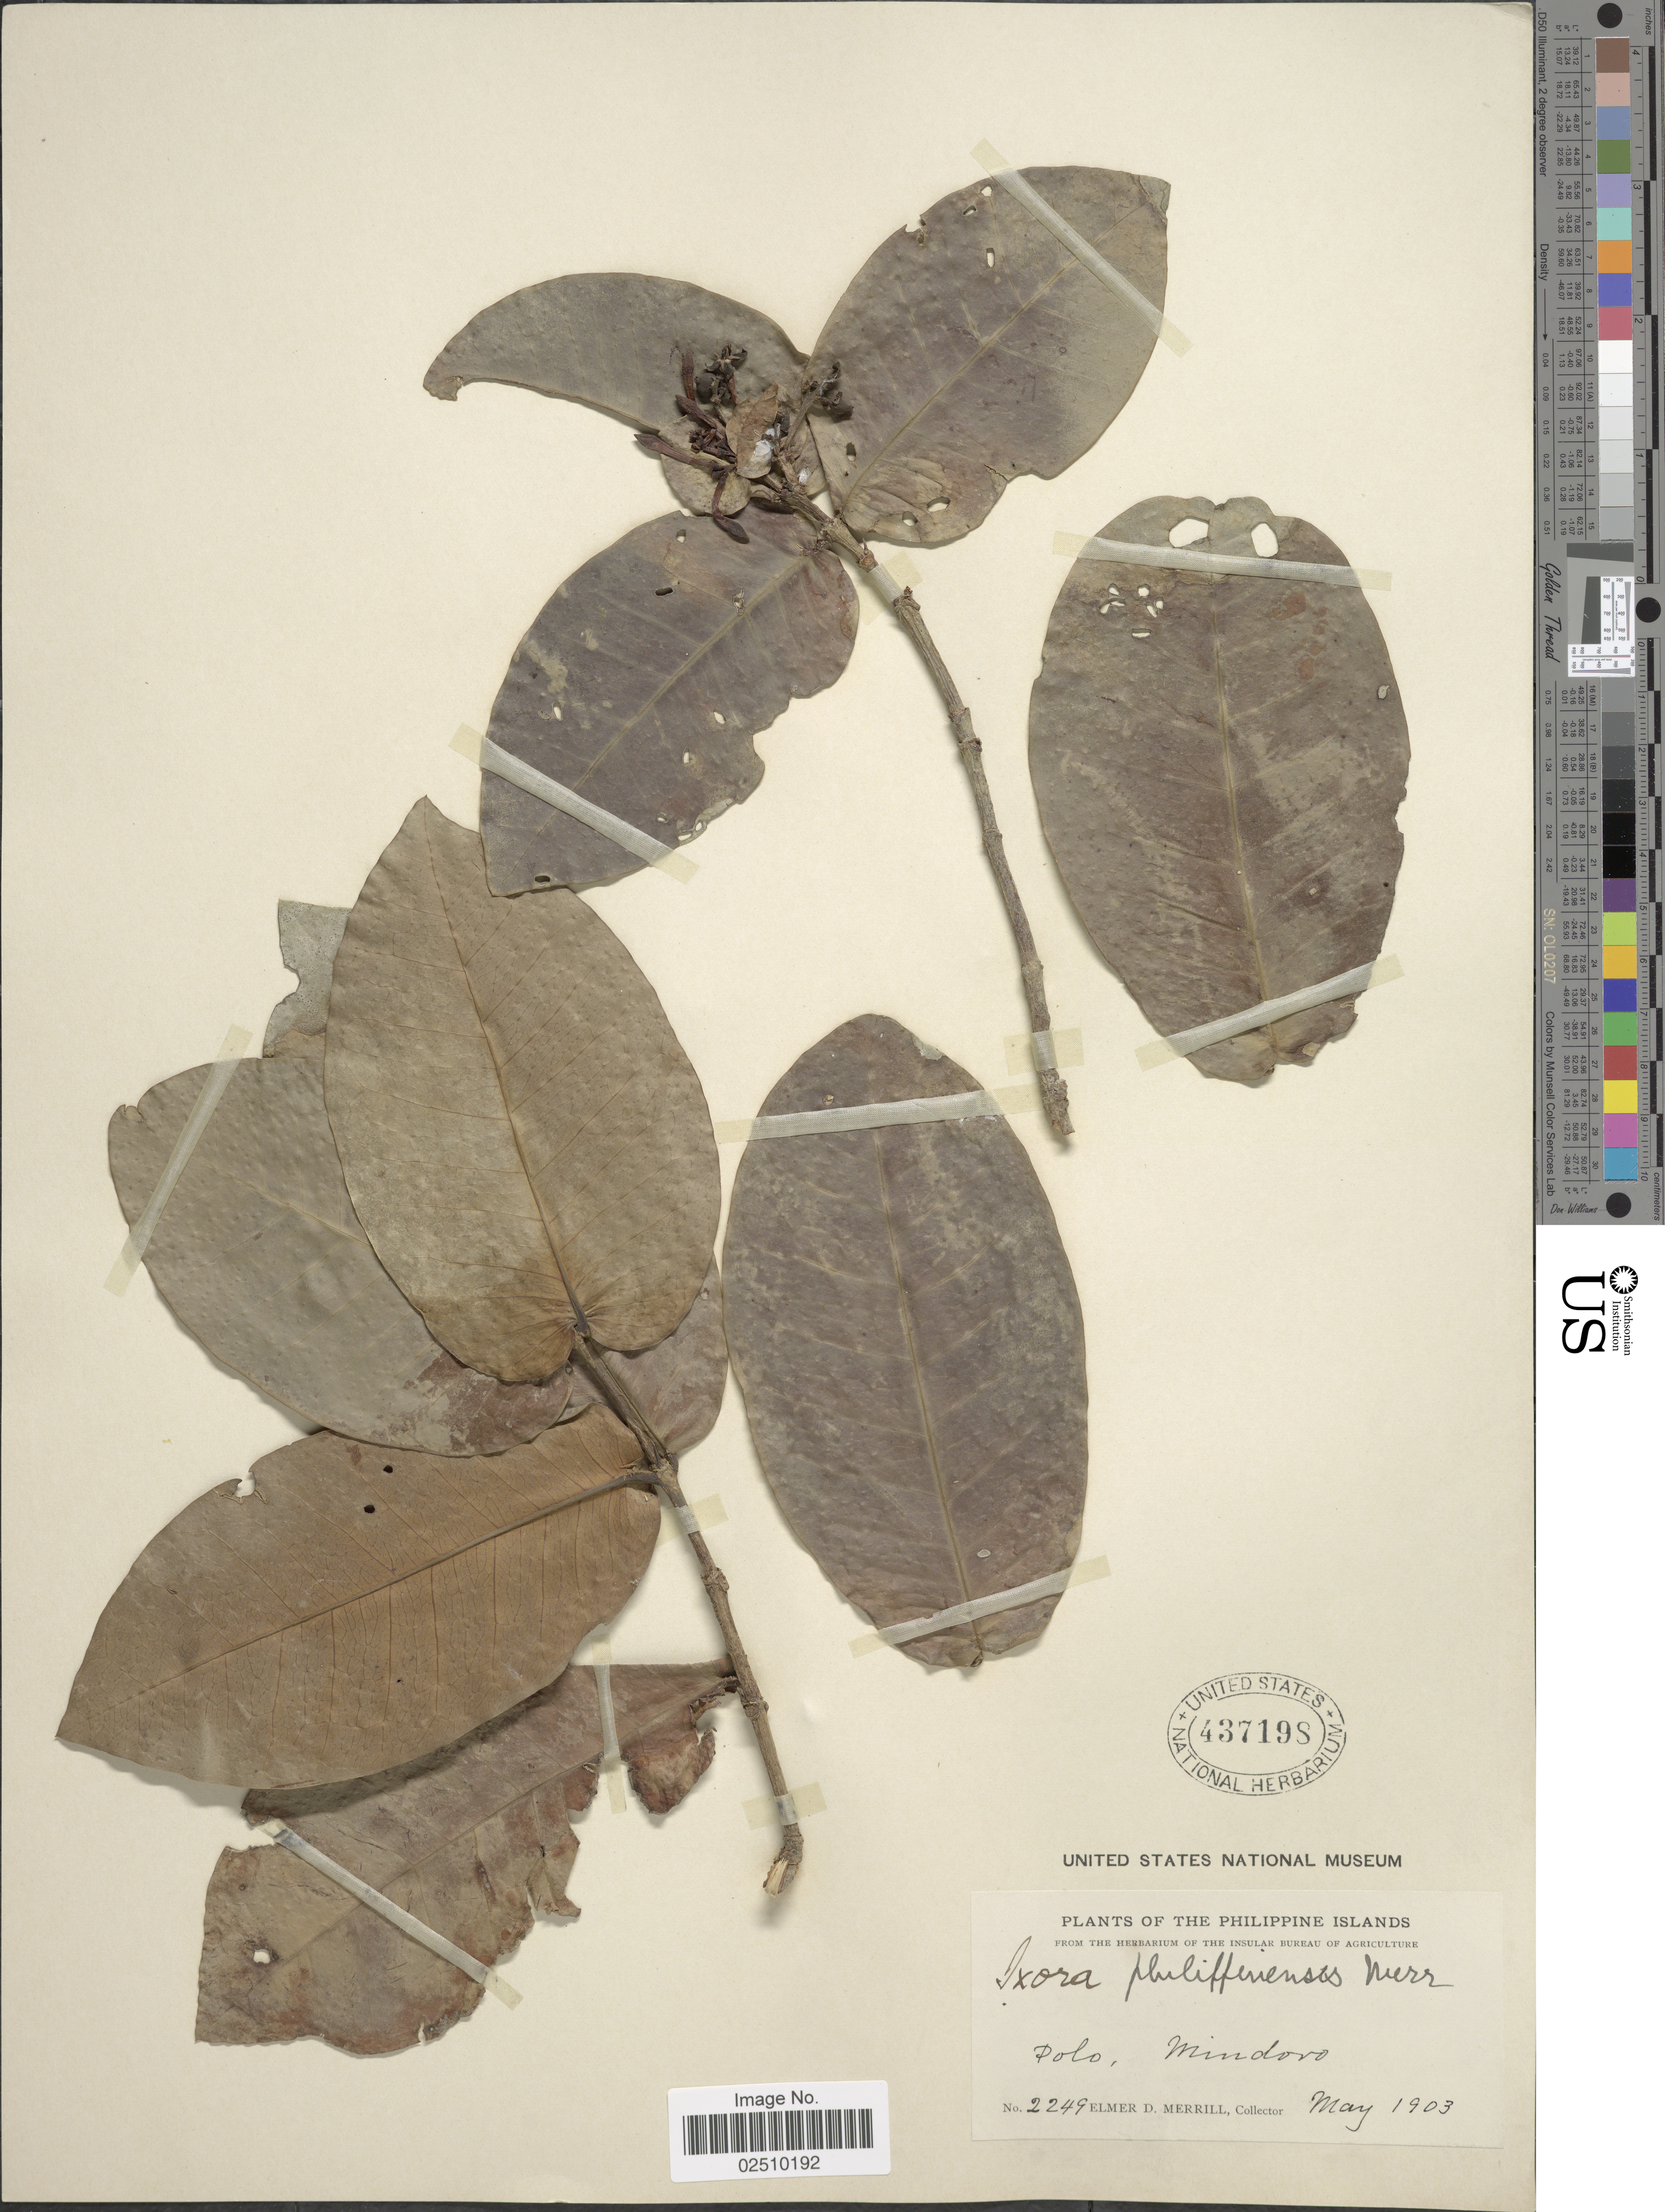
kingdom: Plantae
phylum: Tracheophyta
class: Magnoliopsida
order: Gentianales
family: Rubiaceae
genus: Ixora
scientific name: Ixora philippinensis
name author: Merr.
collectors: E. D. Merrill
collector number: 2249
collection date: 1903-05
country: Philippines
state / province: Mimaropa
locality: Philippine Islands. Polo, Mindoro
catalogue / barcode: US 437198